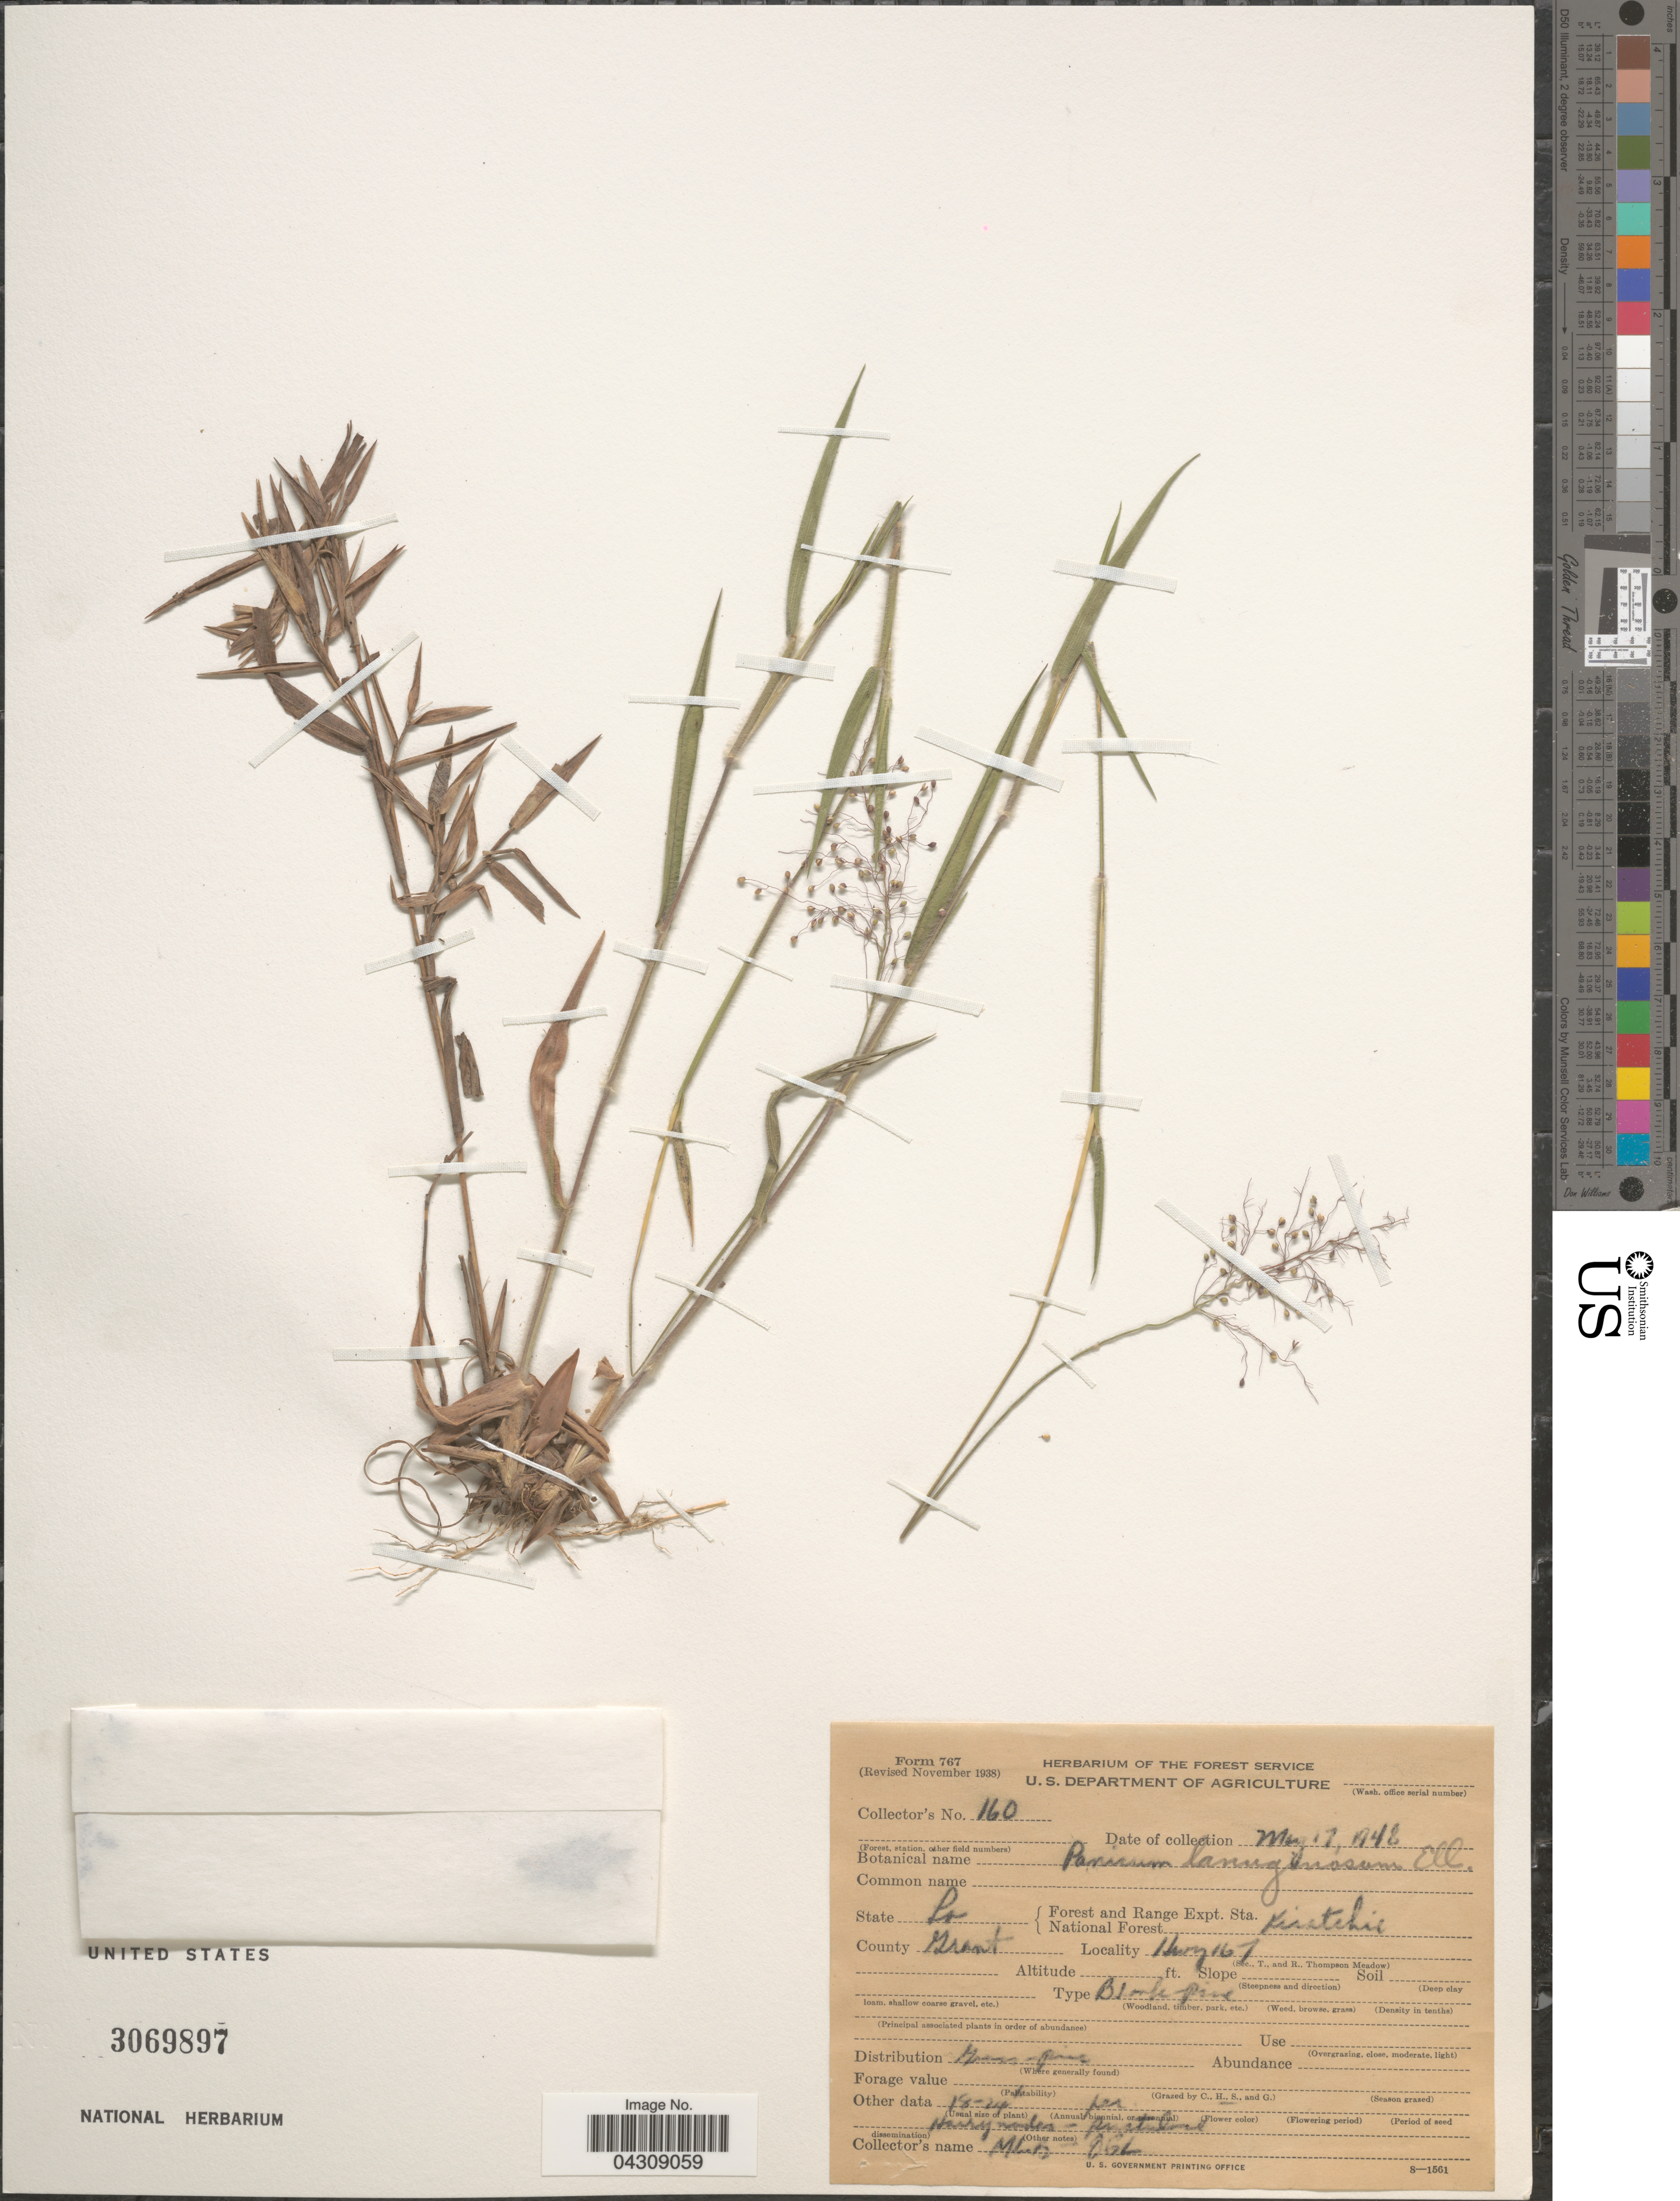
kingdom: Plantae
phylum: Tracheophyta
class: Liliopsida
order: Poales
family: Poaceae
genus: Dichanthelium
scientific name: Dichanthelium acuminatum var. acuminatum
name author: (Sw.) Gould & C.A. Clark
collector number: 160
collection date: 1948-05-17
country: United States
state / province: Louisiana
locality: Forest and Range Expt. Sta. National Forest Kisatchie. County Grant. Hwy 167.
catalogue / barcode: US 3069897